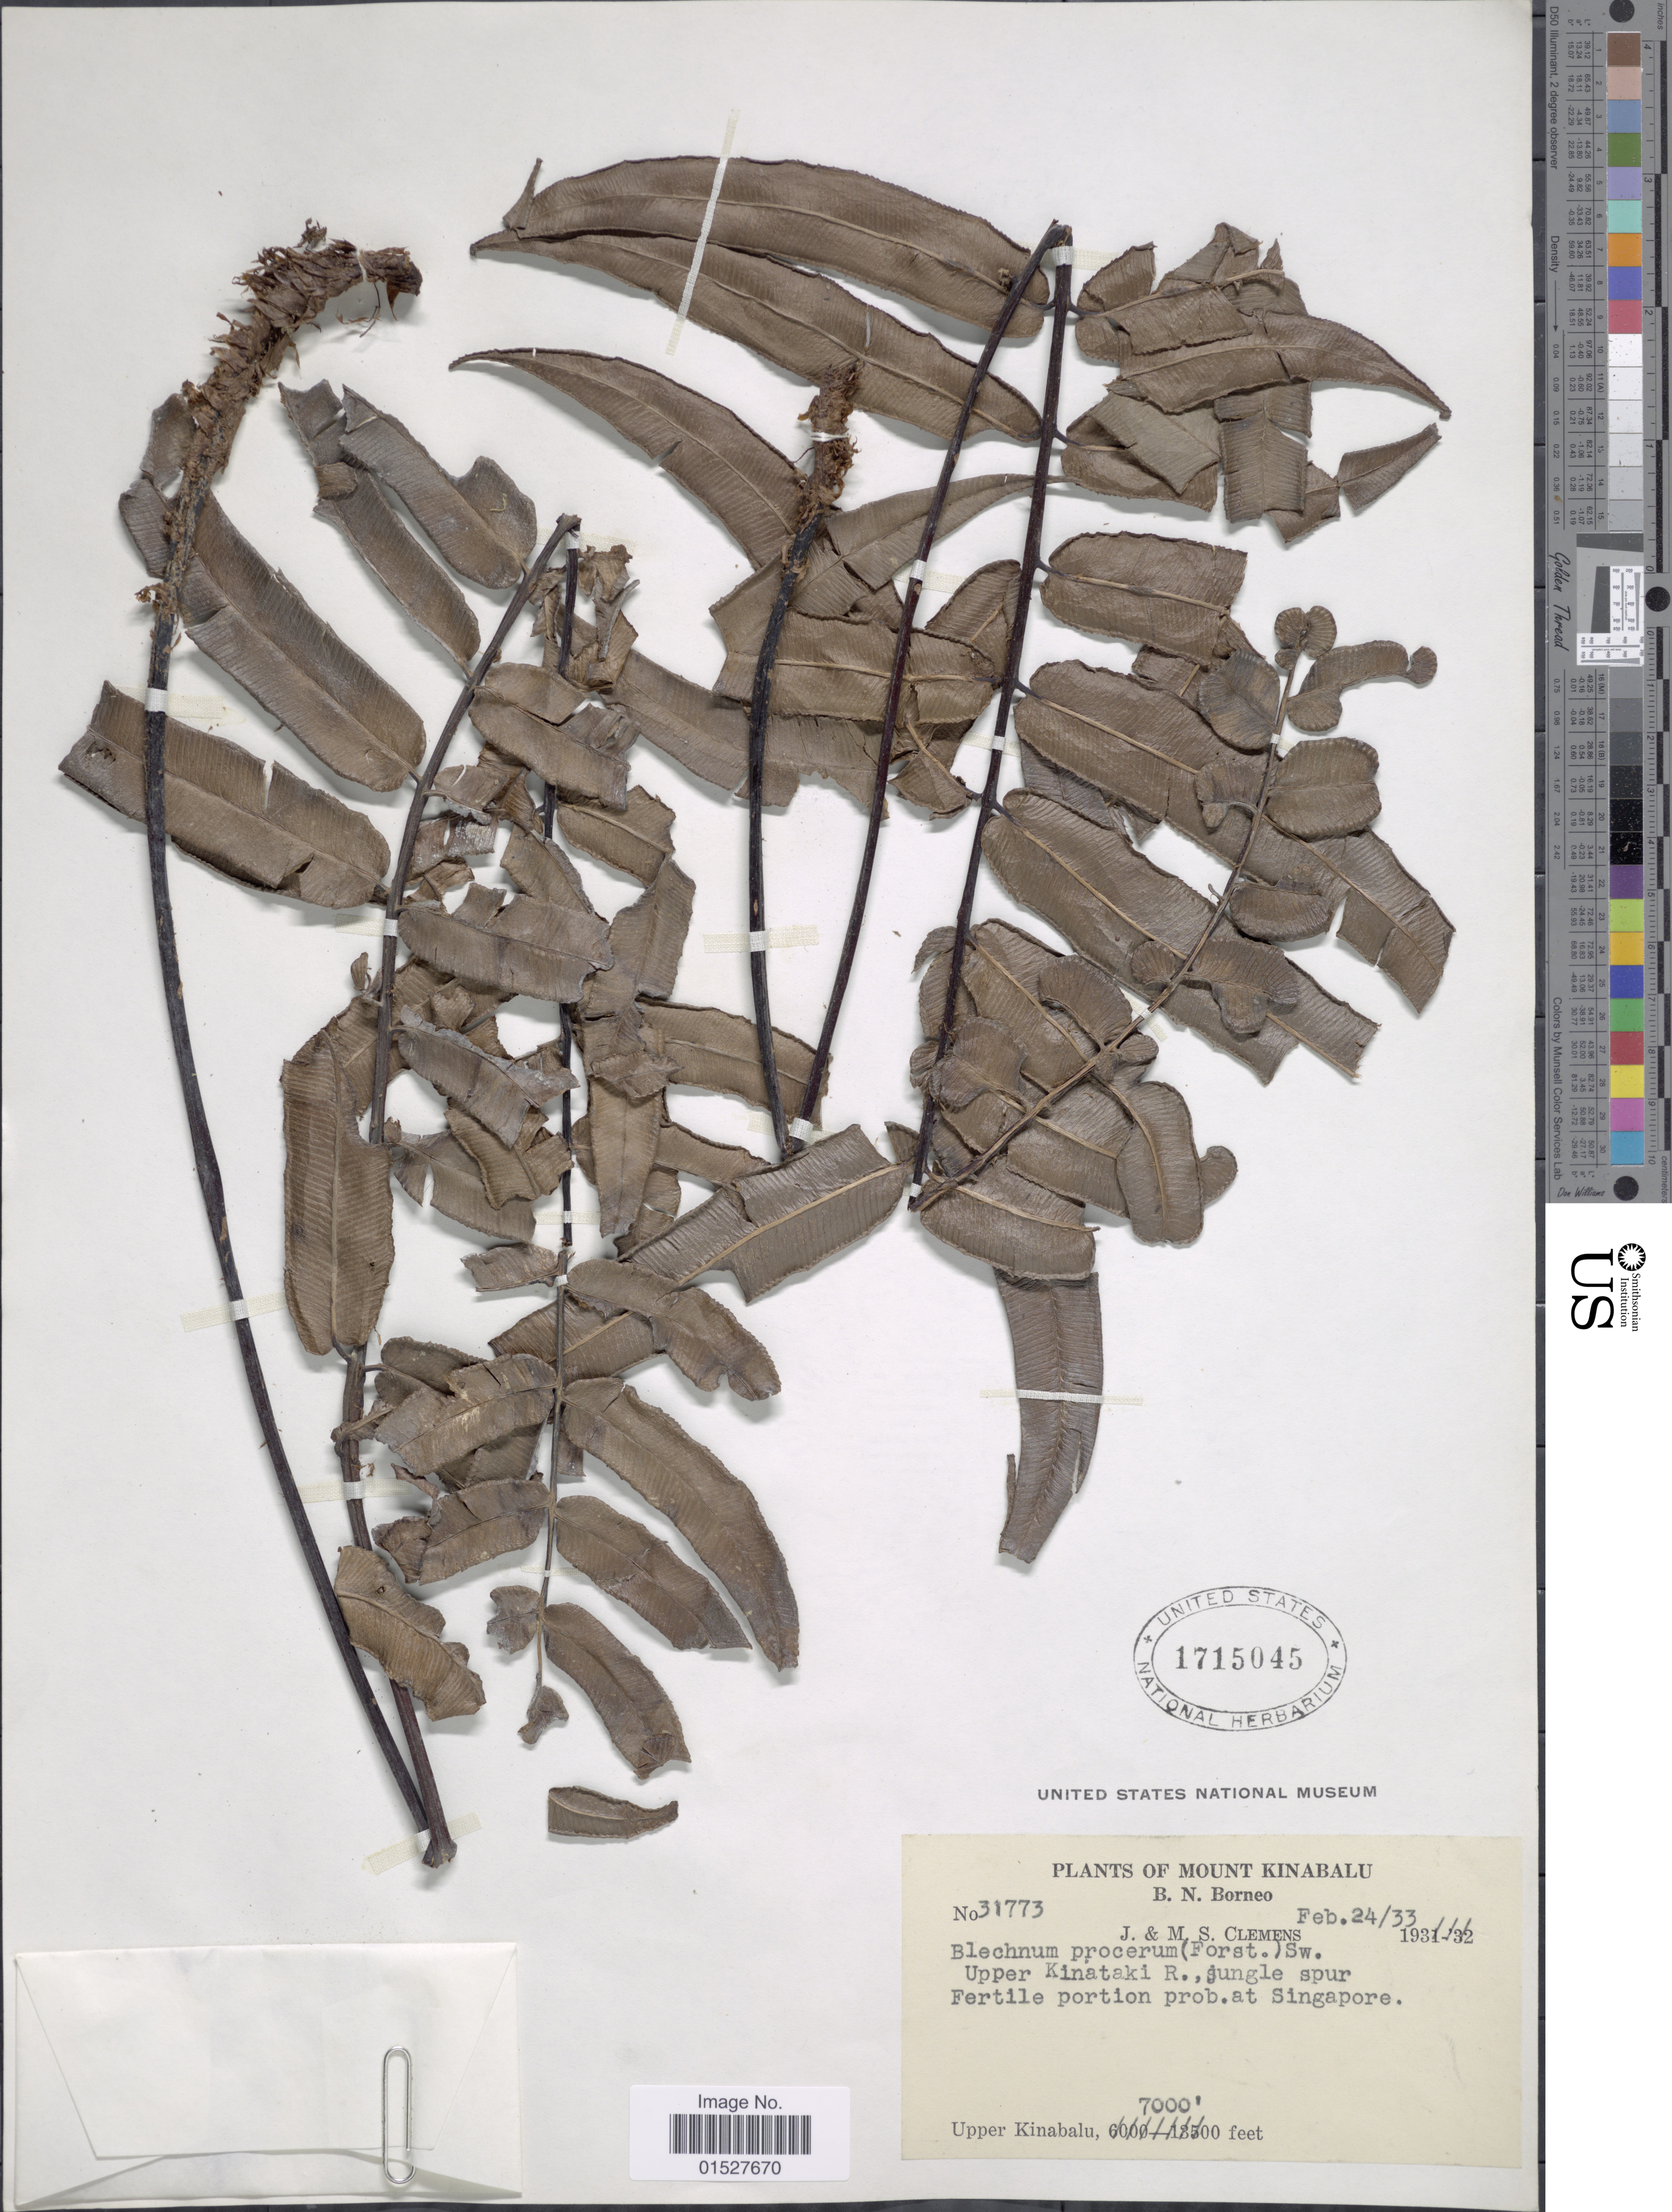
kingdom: Plantae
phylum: Tracheophyta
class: Polypodiopsida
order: Polypodiales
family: Blechnaceae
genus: Blechnum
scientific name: Blechnum vestitum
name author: (Blume) Kuhn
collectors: J. Clemens & M. S. Clemens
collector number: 31773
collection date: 1933-02-24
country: Malaysia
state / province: Sabah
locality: Mount Kinabalu. B. N. Borneo. Upper Kinataki R., jungle spur. Fertile portion prob. at Singapore. Upper Kinabalu.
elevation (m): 2134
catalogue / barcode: US 1715045